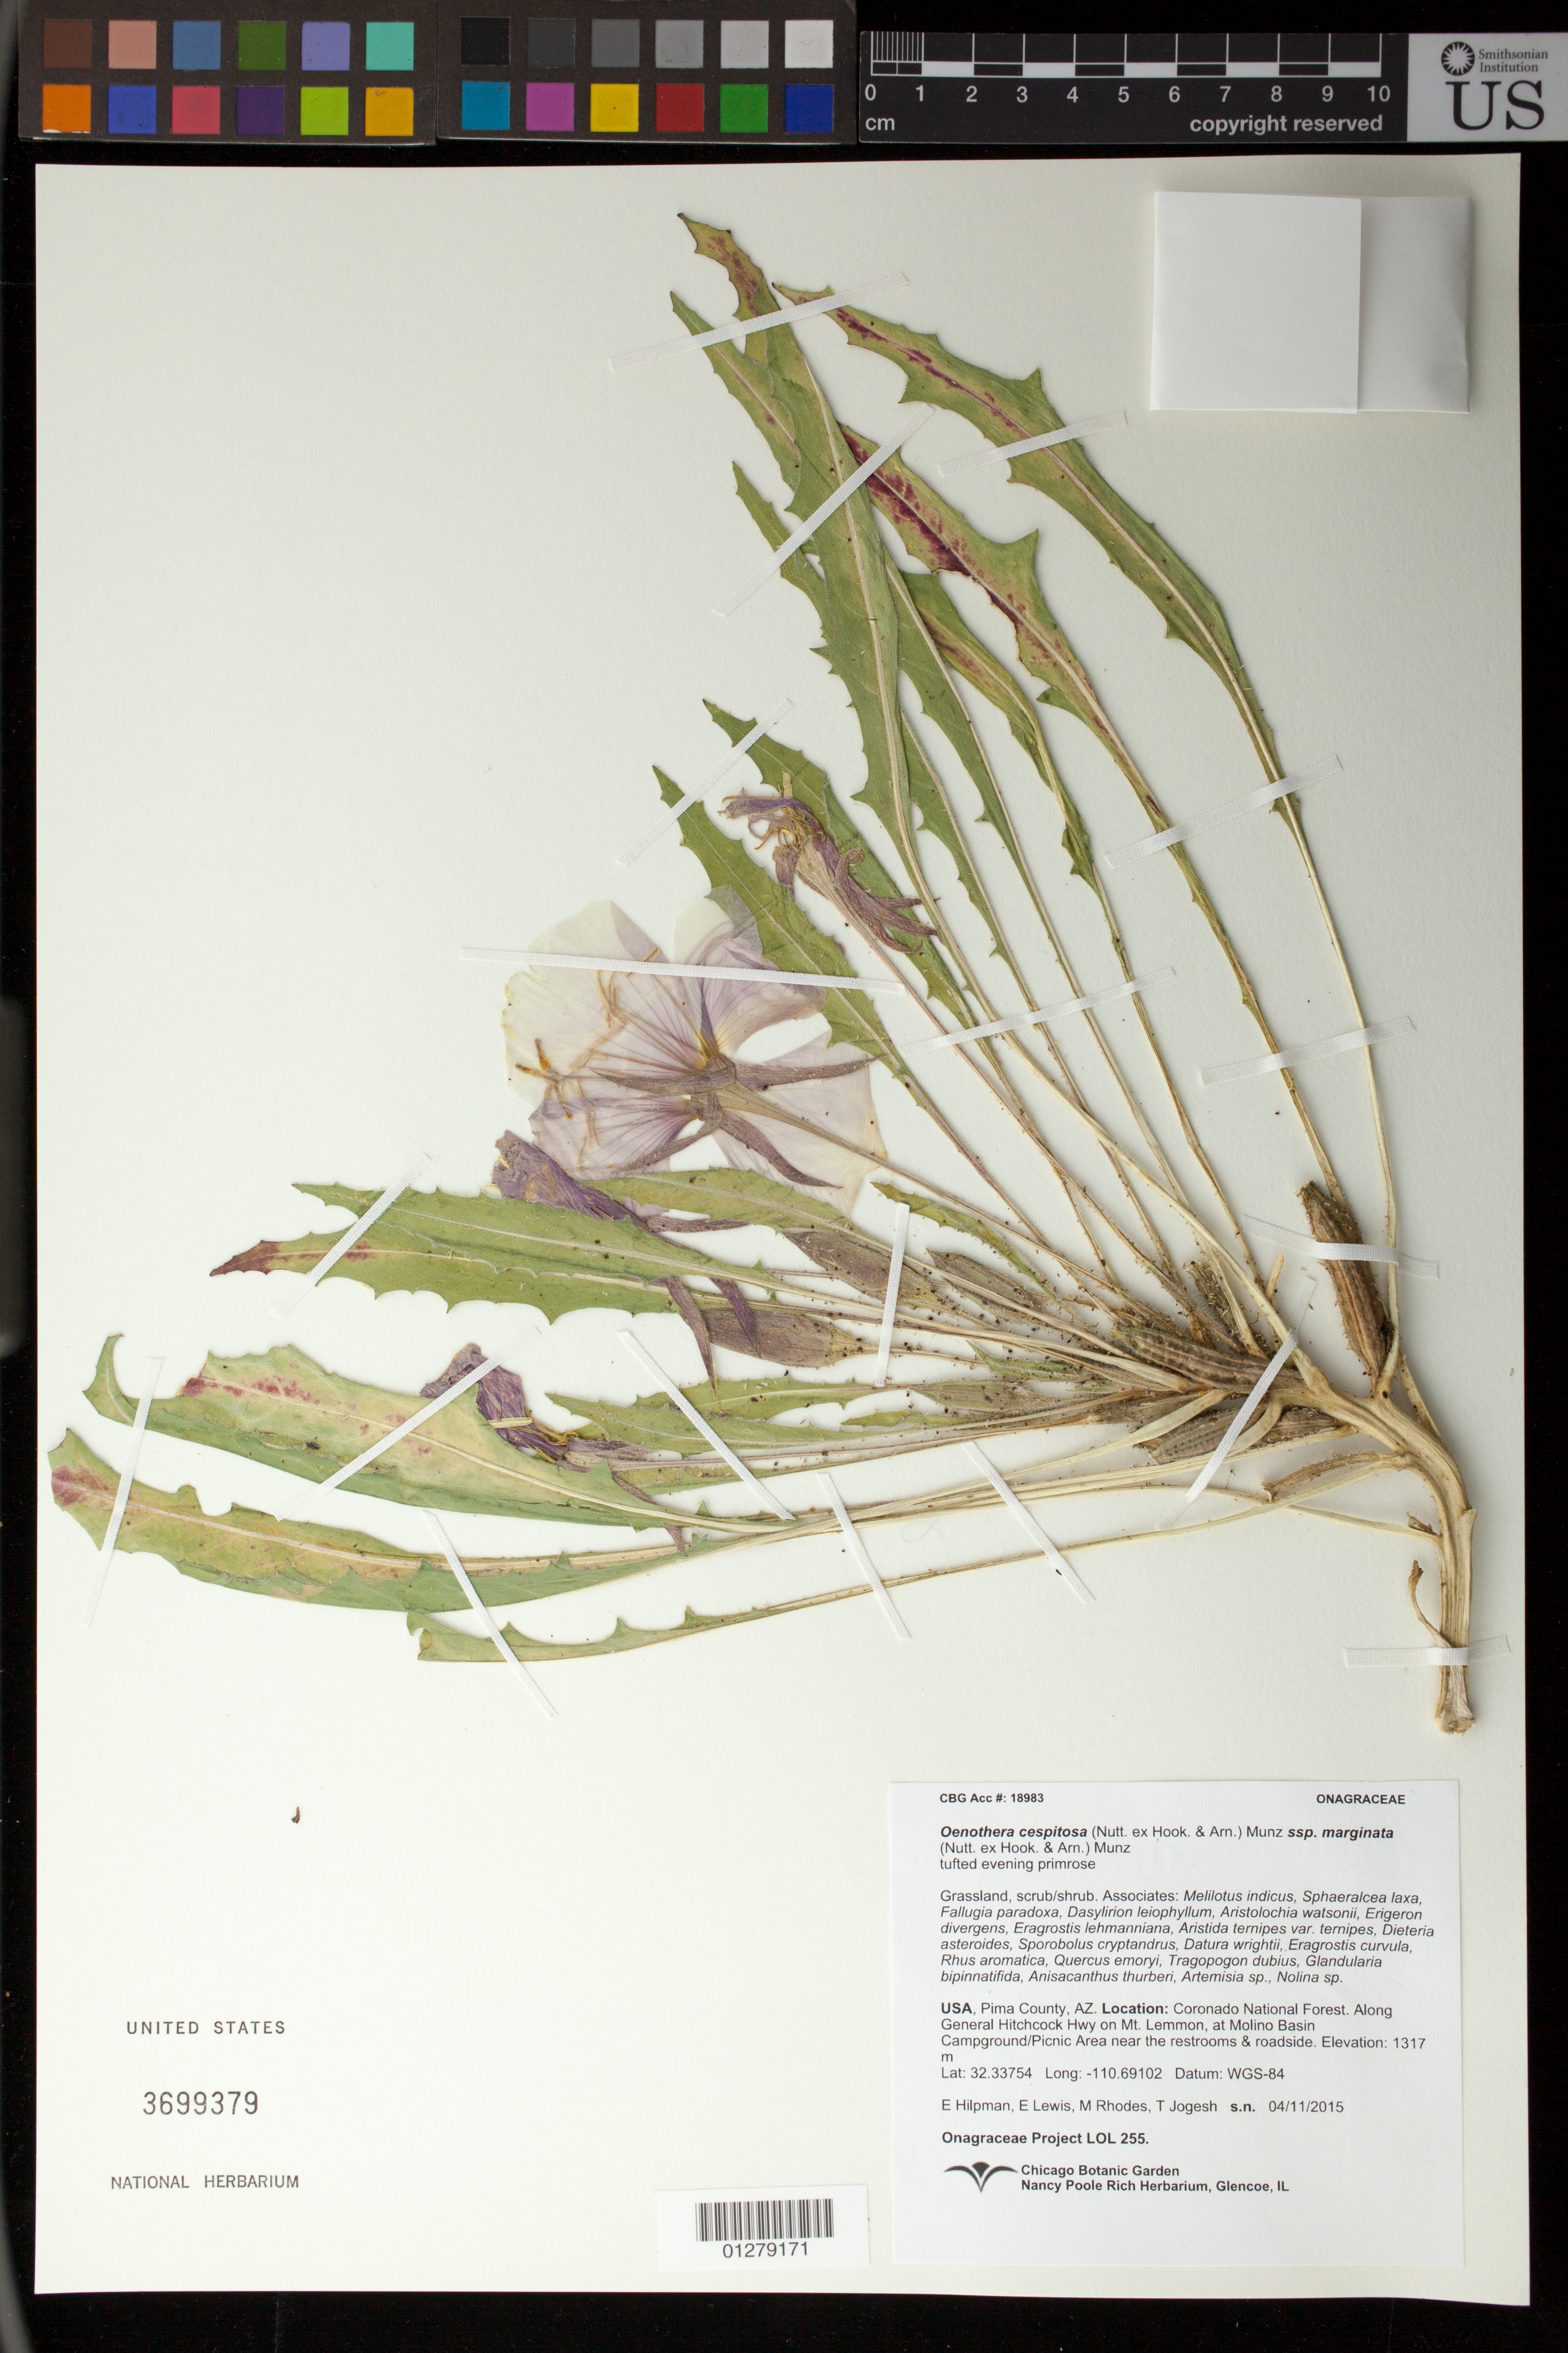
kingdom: Plantae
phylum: Tracheophyta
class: Magnoliopsida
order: Myrtales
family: Onagraceae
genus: Oenothera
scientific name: Oenothera cespitosa subsp. marginata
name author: (Nutt. ex Hook. & Arn.) Munz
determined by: Wagner, W. L., (BOT), Smithsonian Institution - National Museum of Natural History (UNITED STATES)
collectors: E. Hilpman, E. Lewis, T. Jojesh & T. Jojesh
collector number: LOL 255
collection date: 2015-04-11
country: United States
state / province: Arizona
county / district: Pima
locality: Along General Hitchcock Hwy on Mt. Lemmon, at Molino Basin Campground/Picnic Area near the restrooms & roadside. Plants locally abundant and unusually large.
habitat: Grassland, scrub/shrub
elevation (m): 1317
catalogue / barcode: US 3699379